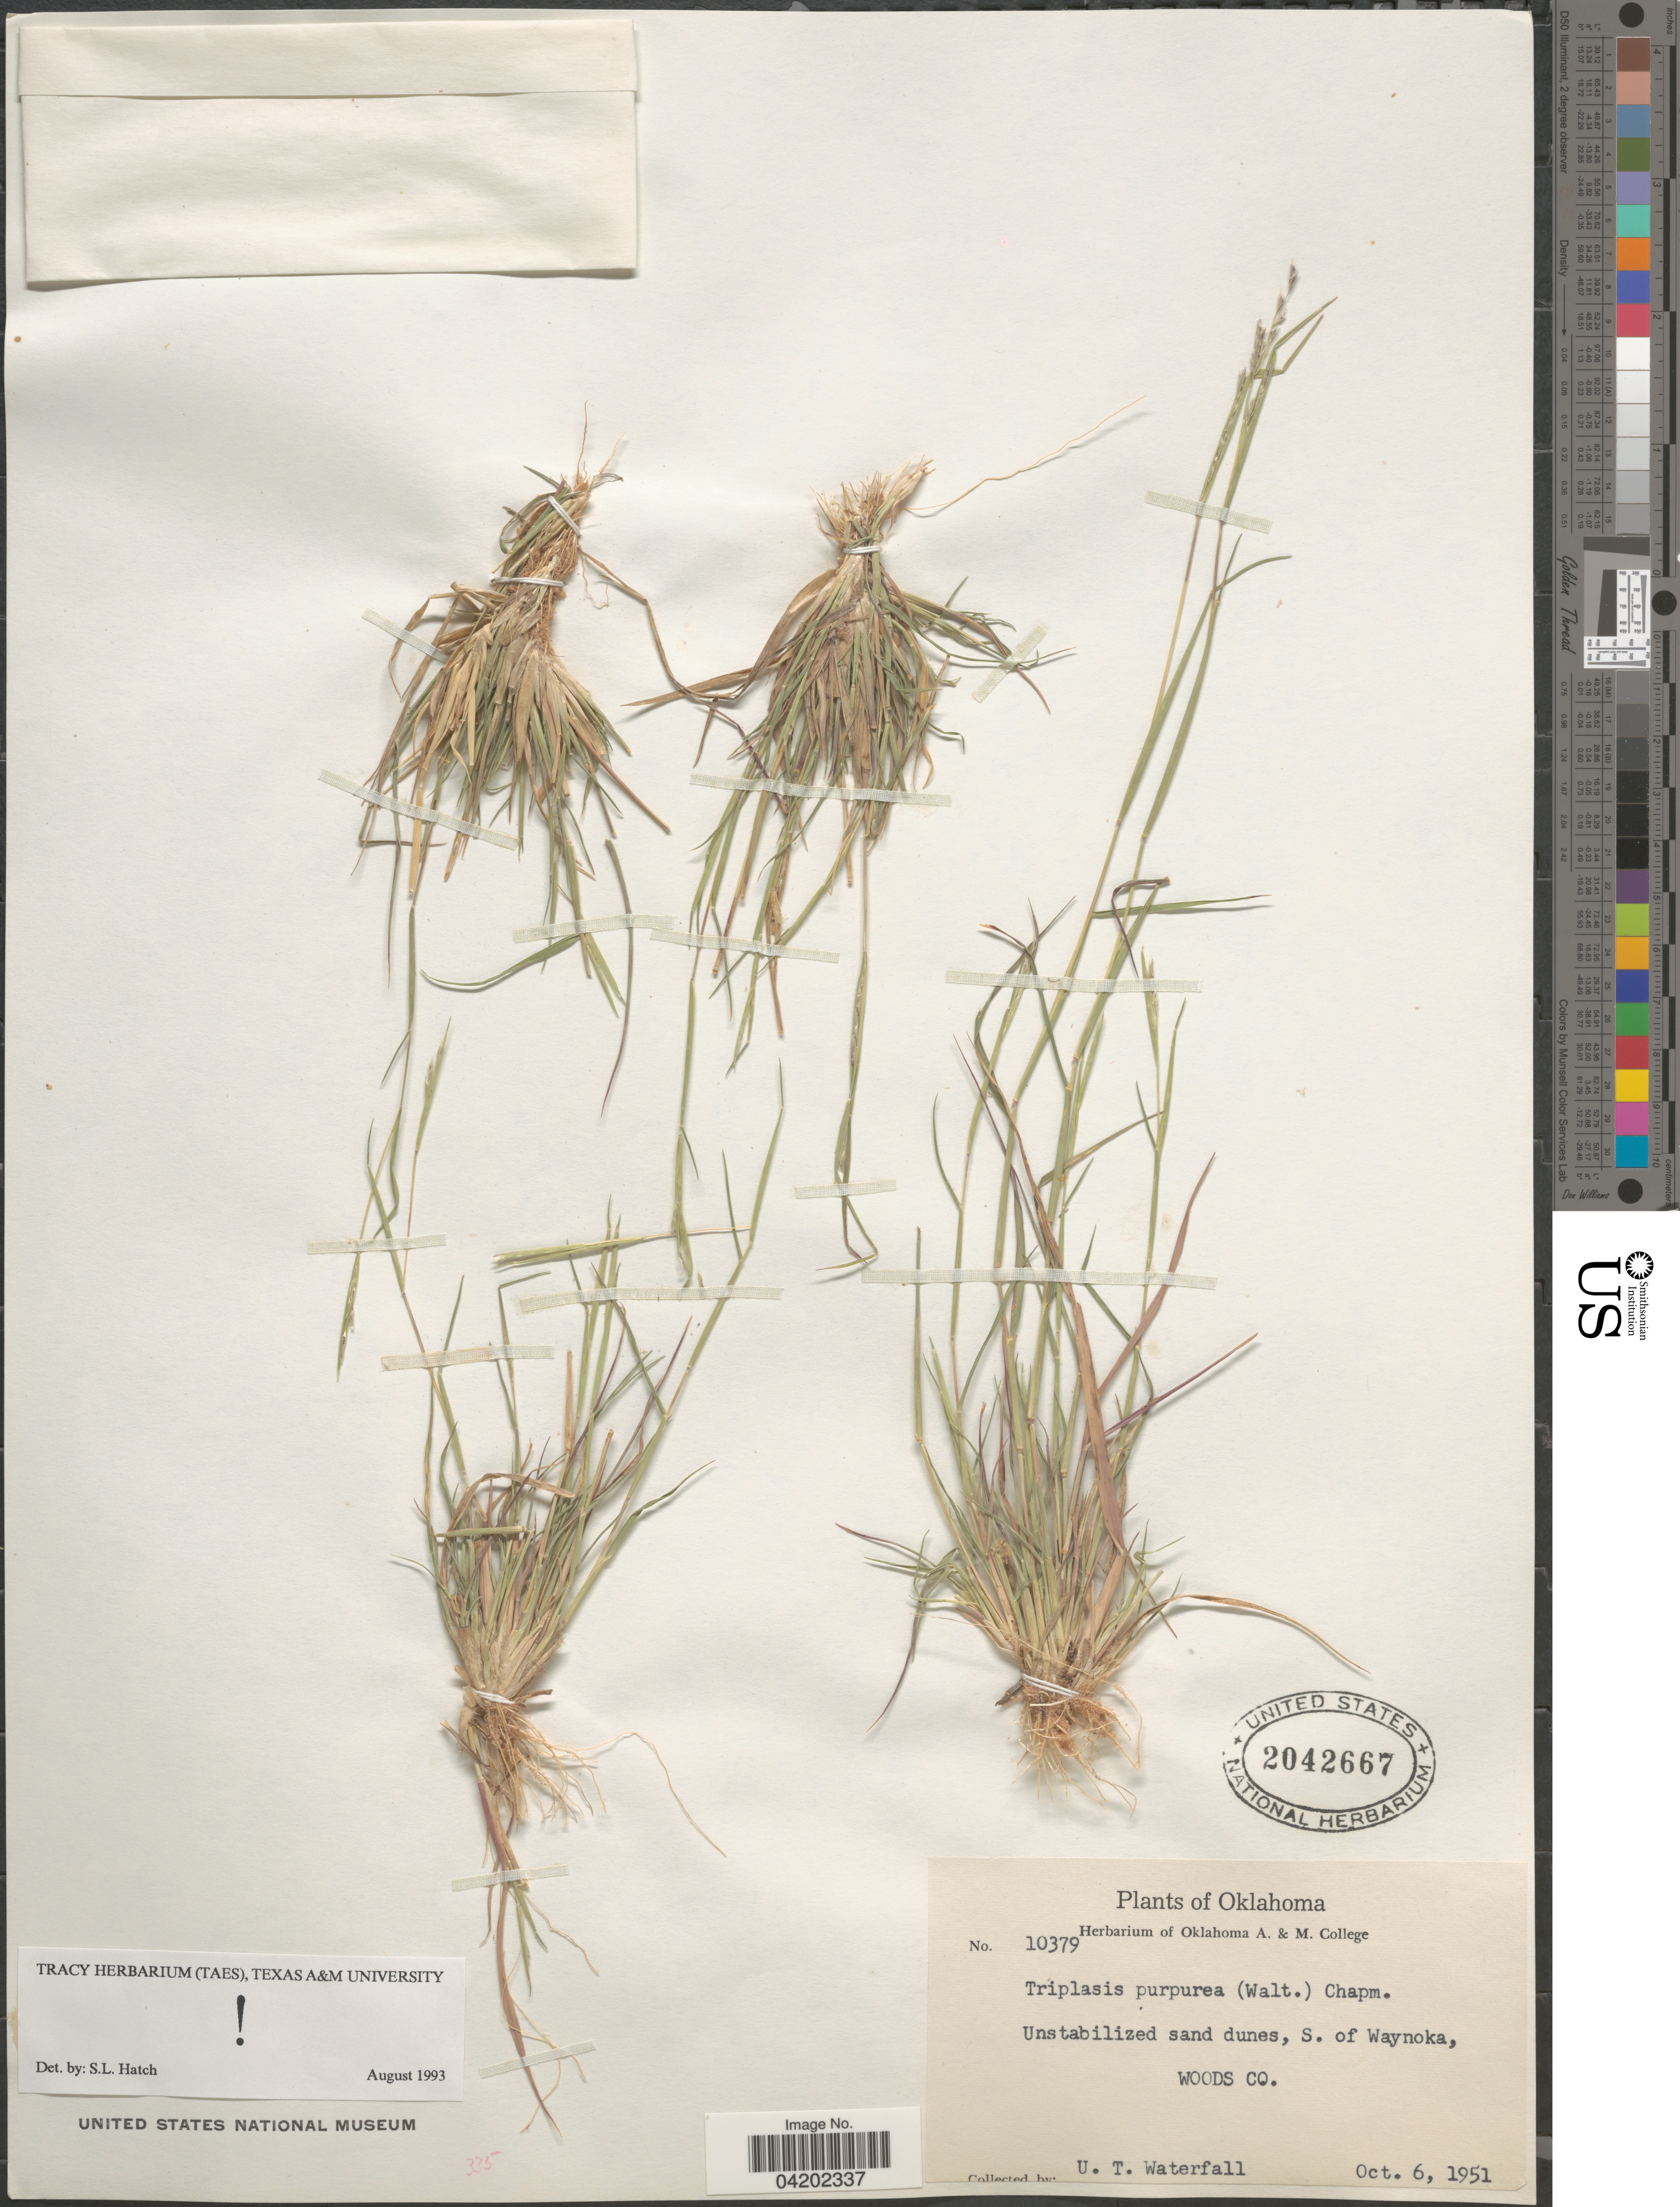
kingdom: Plantae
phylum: Tracheophyta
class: Liliopsida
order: Poales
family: Poaceae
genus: Triplasis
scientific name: Triplasis purpurea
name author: (Walter) Chapm.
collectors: U. T. Waterfall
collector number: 10379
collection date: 1951-10-06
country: United States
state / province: Oklahoma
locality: Unstabilized sand dunes, S. of Waynoka, Woods Co.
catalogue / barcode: US 2042667